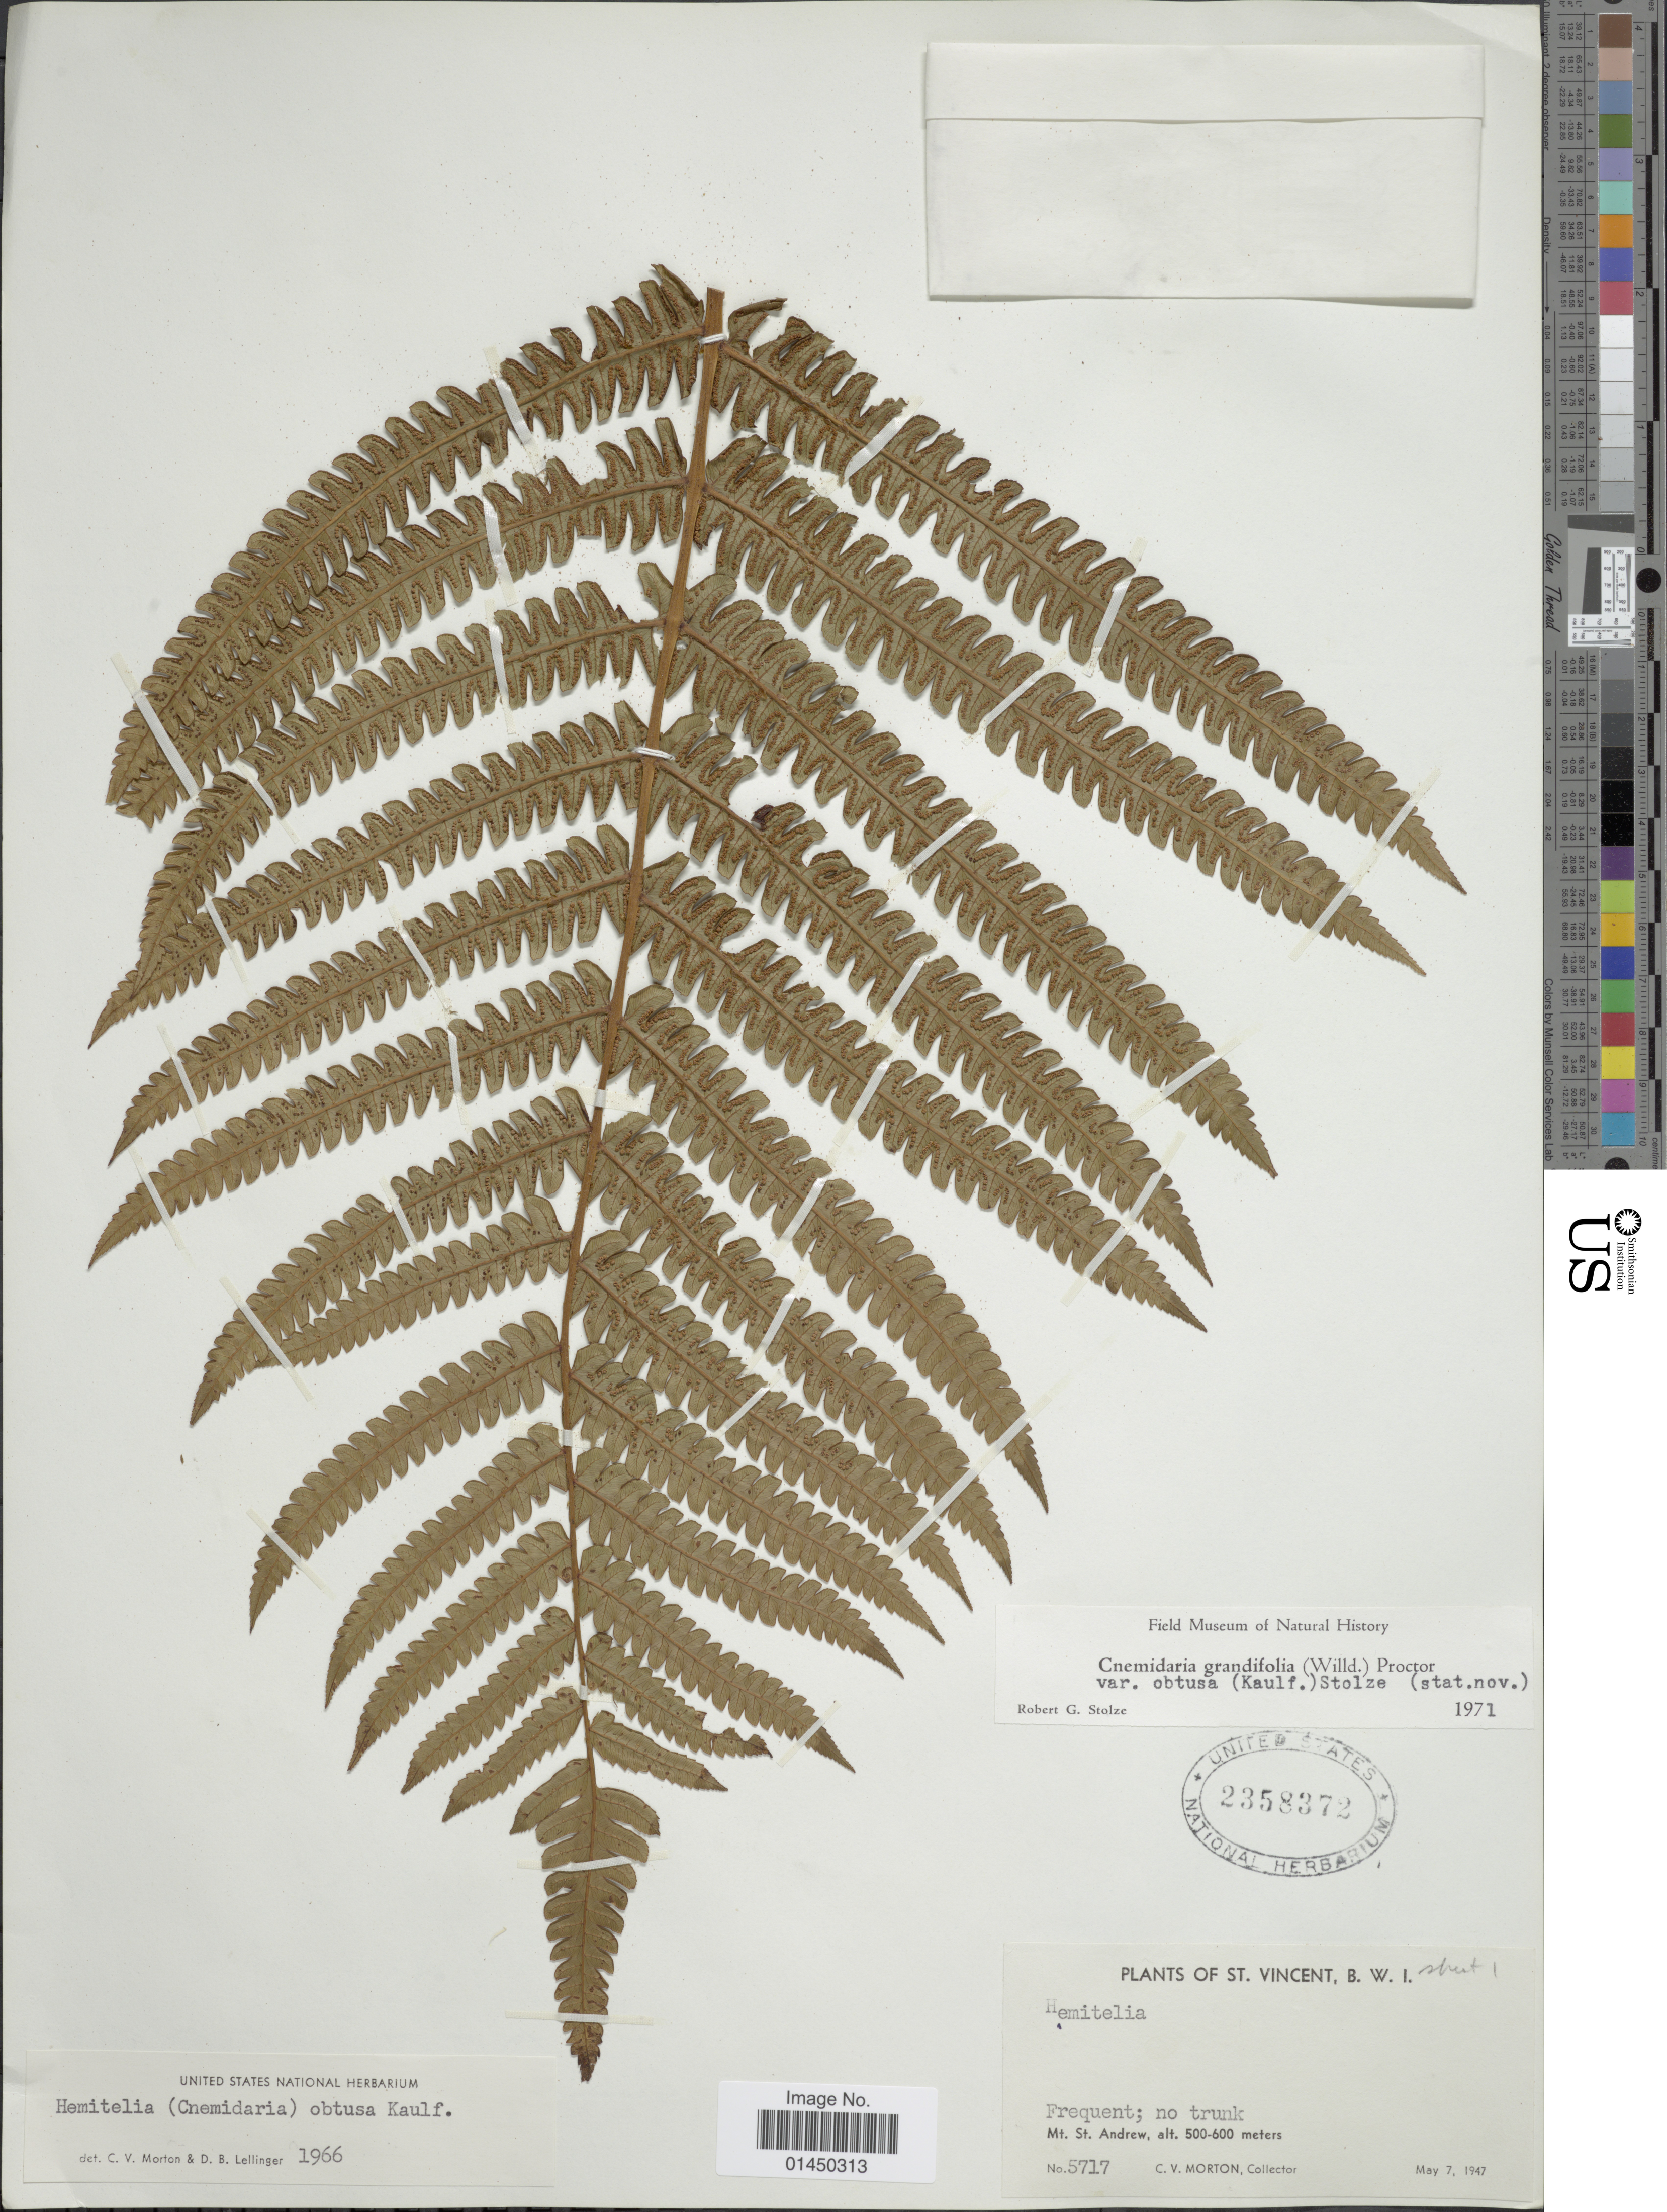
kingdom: Plantae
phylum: Tracheophyta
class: Polypodiopsida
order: Cyatheales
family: Cyatheaceae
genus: Cyathea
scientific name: Cyathea grandifolia var. obtusa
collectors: C. V. Morton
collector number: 5717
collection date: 1947-05-07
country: St. Vincent - Grenadines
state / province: Saint Andrew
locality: St. Vincent, Mt. St. Andrew.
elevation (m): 500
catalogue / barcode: US 2358372